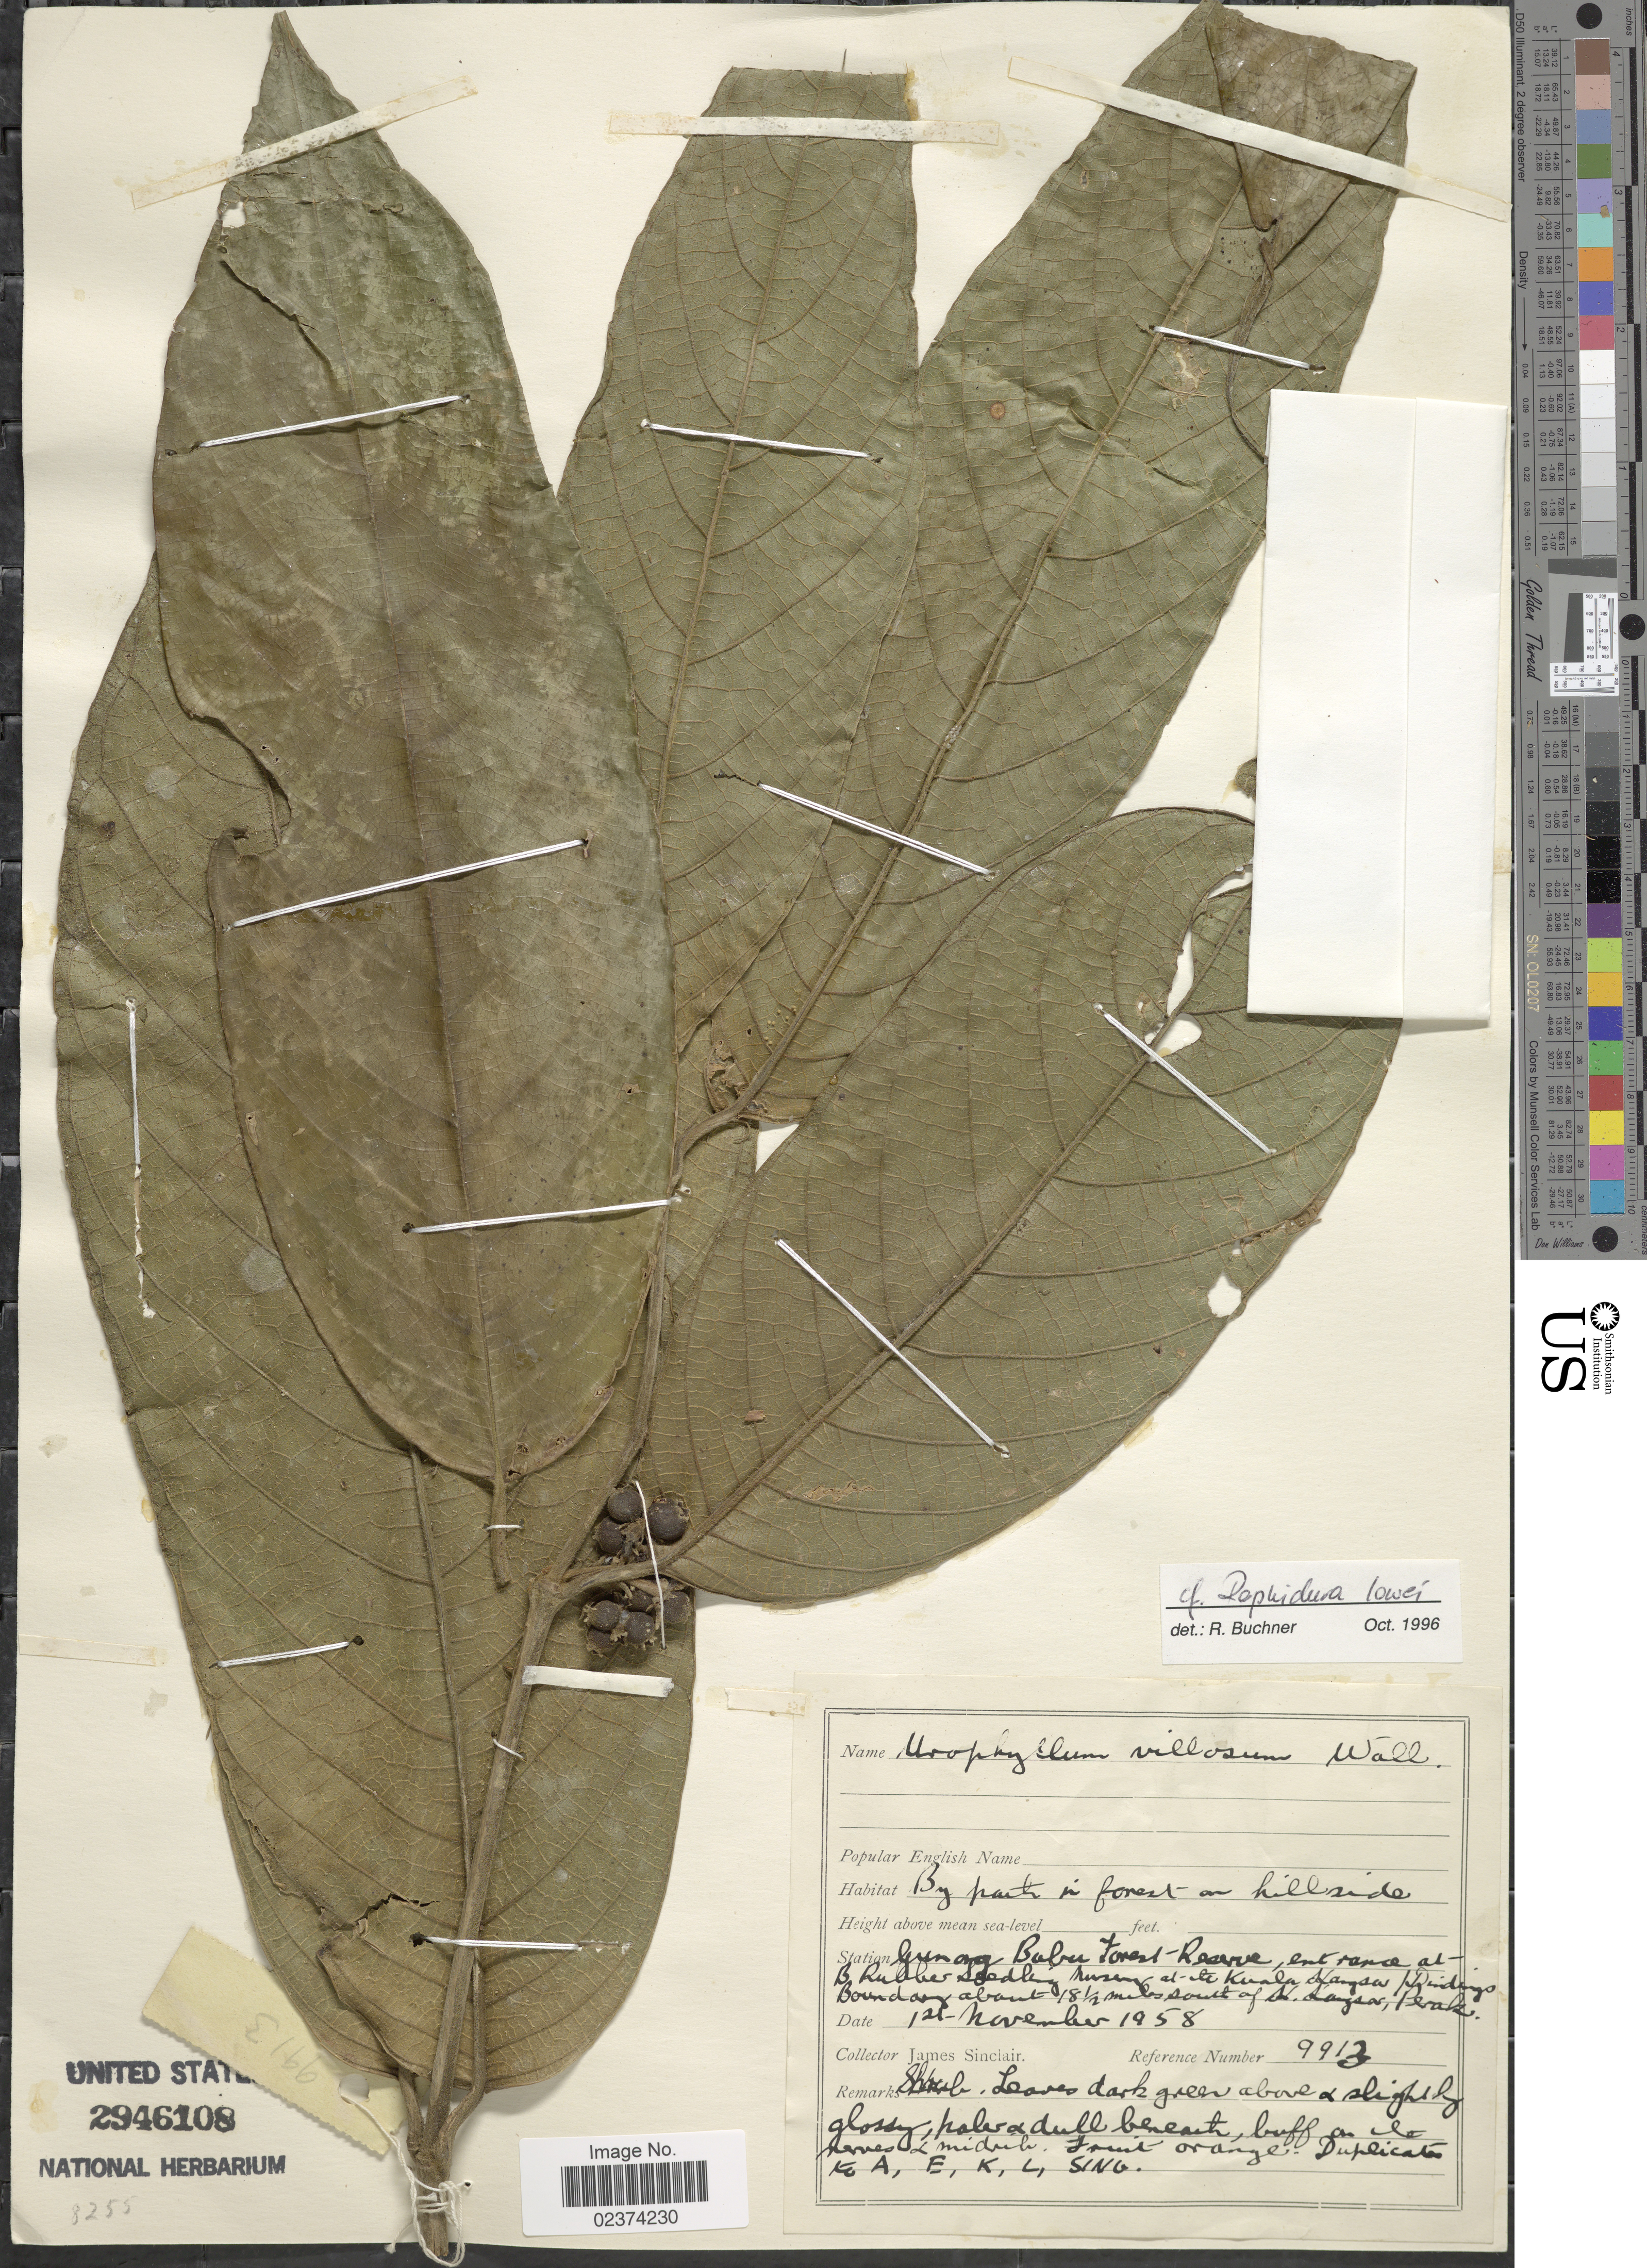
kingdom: Plantae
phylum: Tracheophyta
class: Magnoliopsida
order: Gentianales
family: Rubiaceae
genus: Rhaphidura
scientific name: Rhaphidura lowii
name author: (Ridl.) Bremek.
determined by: Buchner, R.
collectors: J. Sinclair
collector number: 9913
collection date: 1958-11-14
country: Malaysia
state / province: Perak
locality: Gunang Babu Forest Reserve, entrance at B. Rubber Seedling Nursery at the Kuala Kangsa/Dindings Boundary about 18½ miles south of St. Kangsar, Perak.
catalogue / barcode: US 2946108